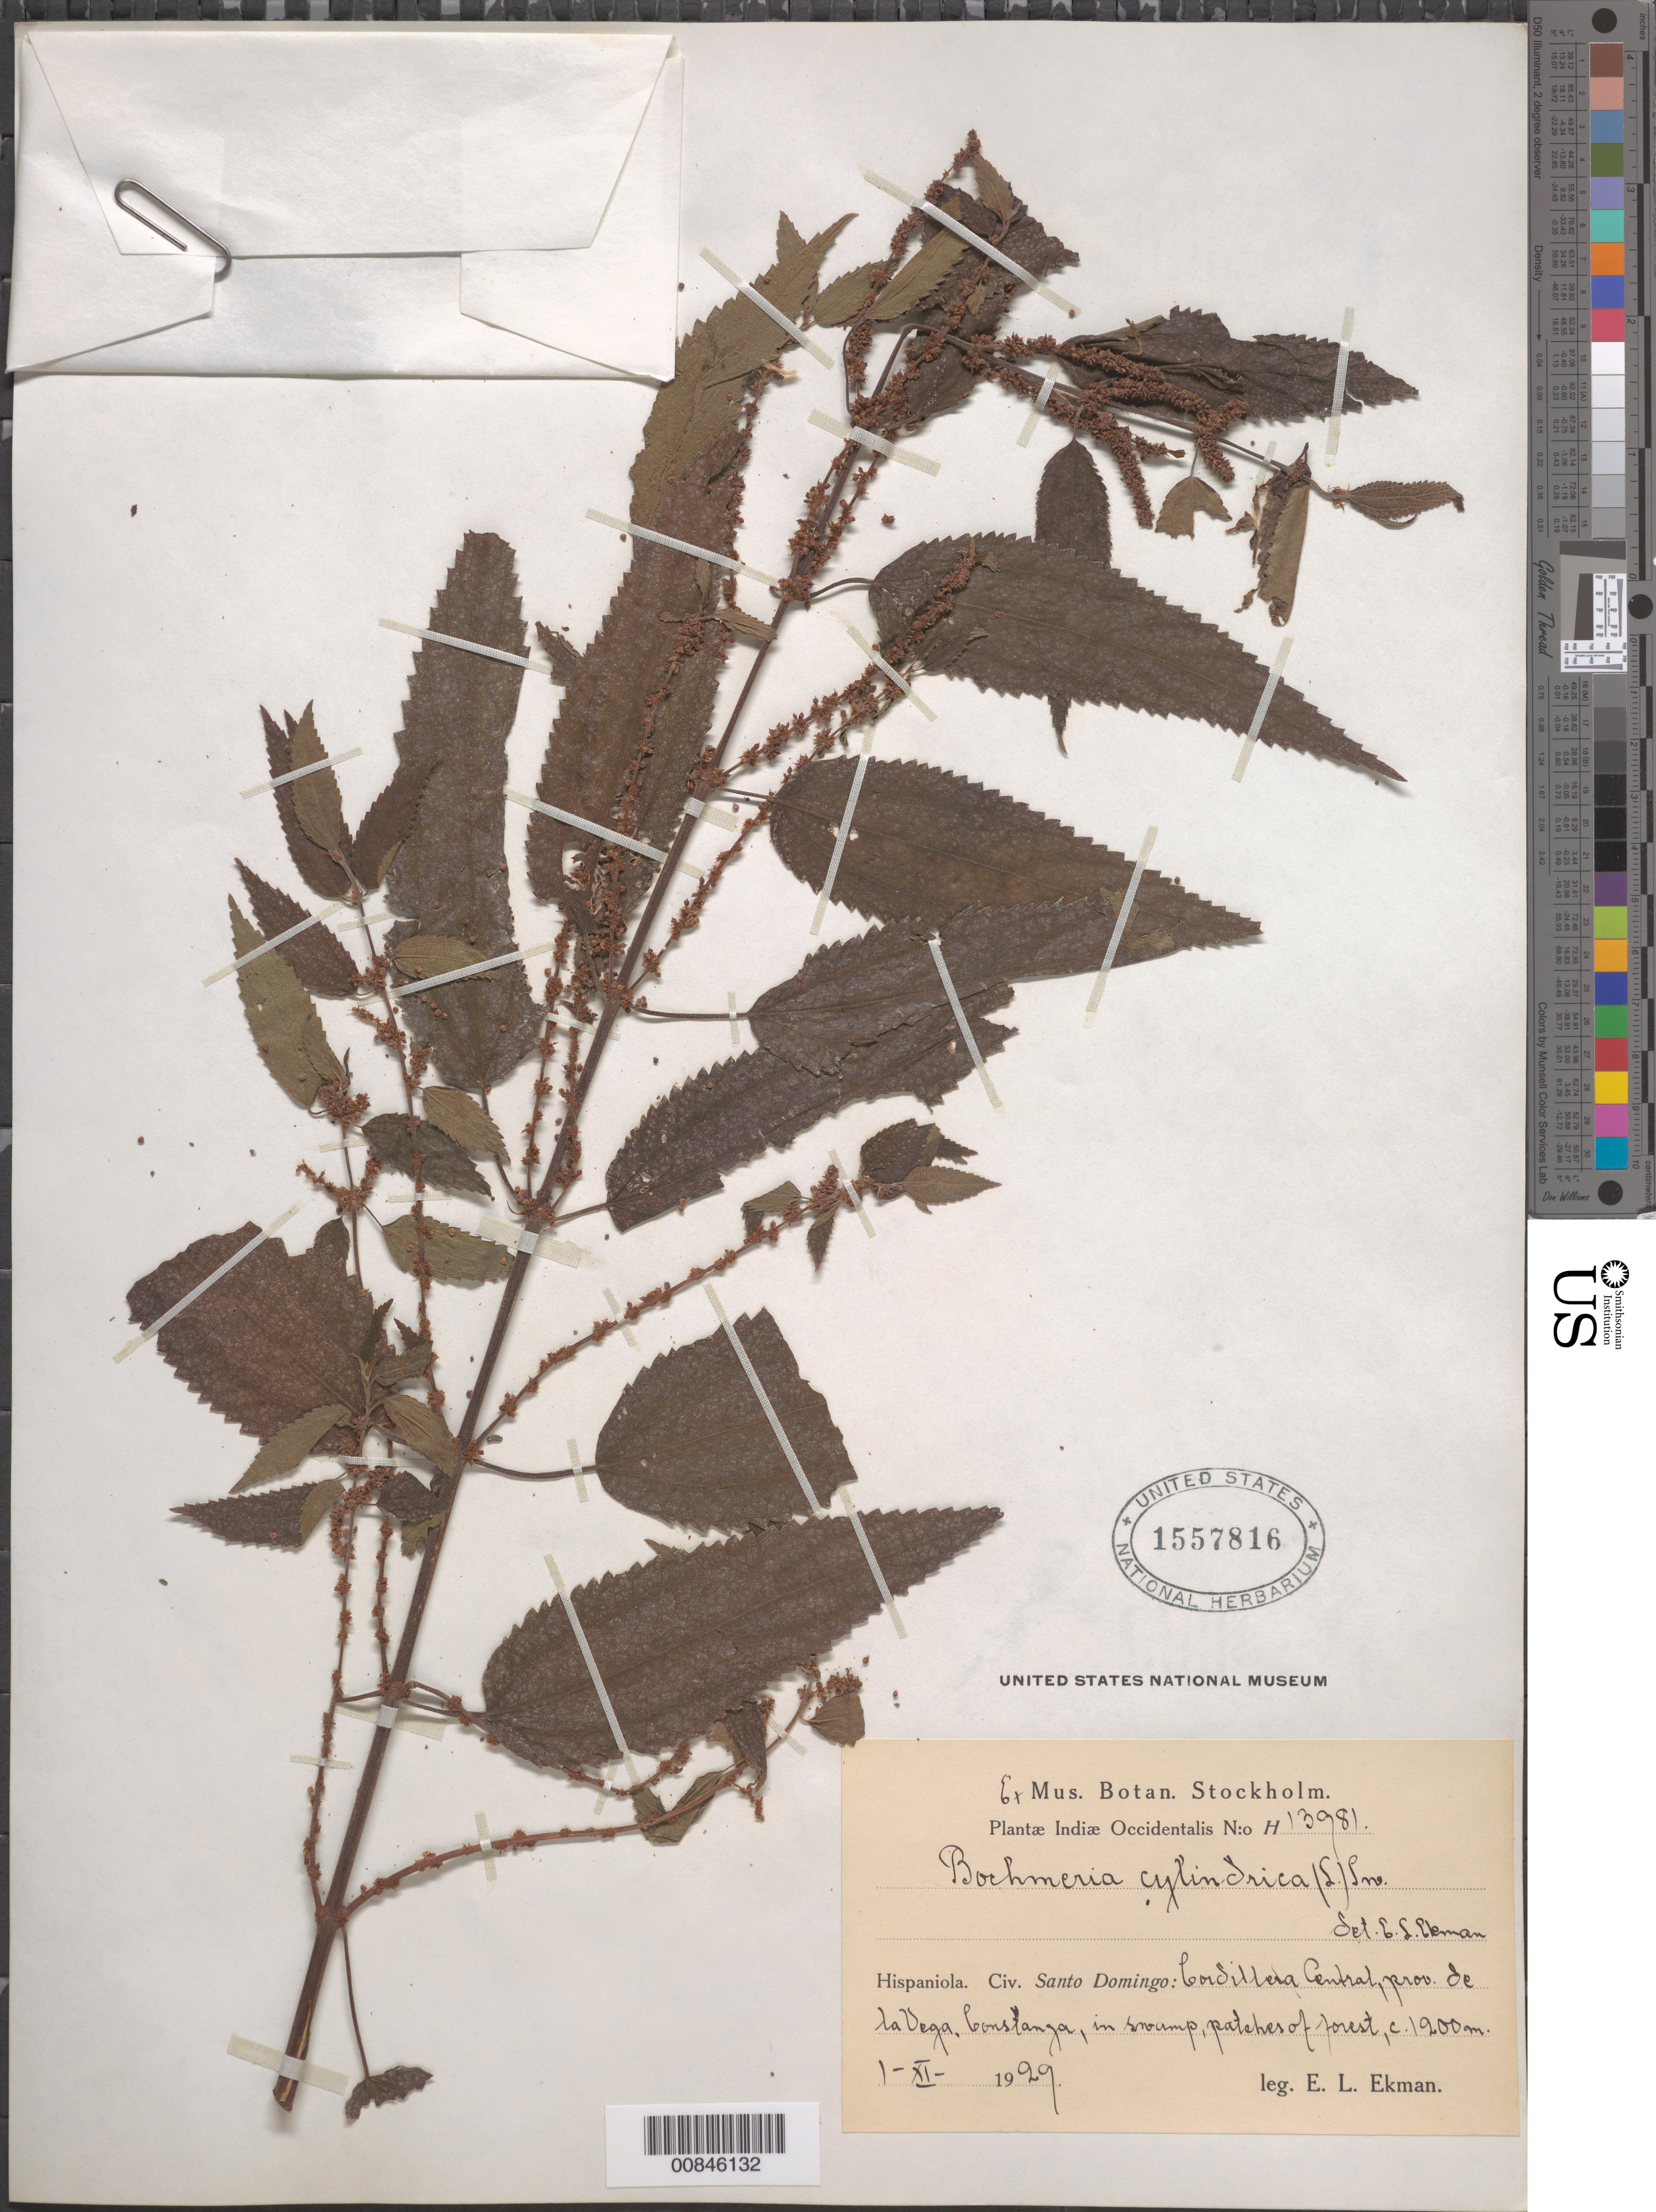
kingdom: Plantae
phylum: Tracheophyta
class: Magnoliopsida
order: Rosales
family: Urticaceae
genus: Boehmeria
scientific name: Boehmeria cylindrica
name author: (L.) Sw.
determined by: Ekman, E. L.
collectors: E. L. Ekman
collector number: H 13981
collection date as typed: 01 Nov 1929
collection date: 1929-11-01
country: Dominican Republic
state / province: La Vega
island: Hispaniola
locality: Cordillera Central, Constanza.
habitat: In swamp, patches of forest.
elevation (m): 1200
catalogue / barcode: US 1557816